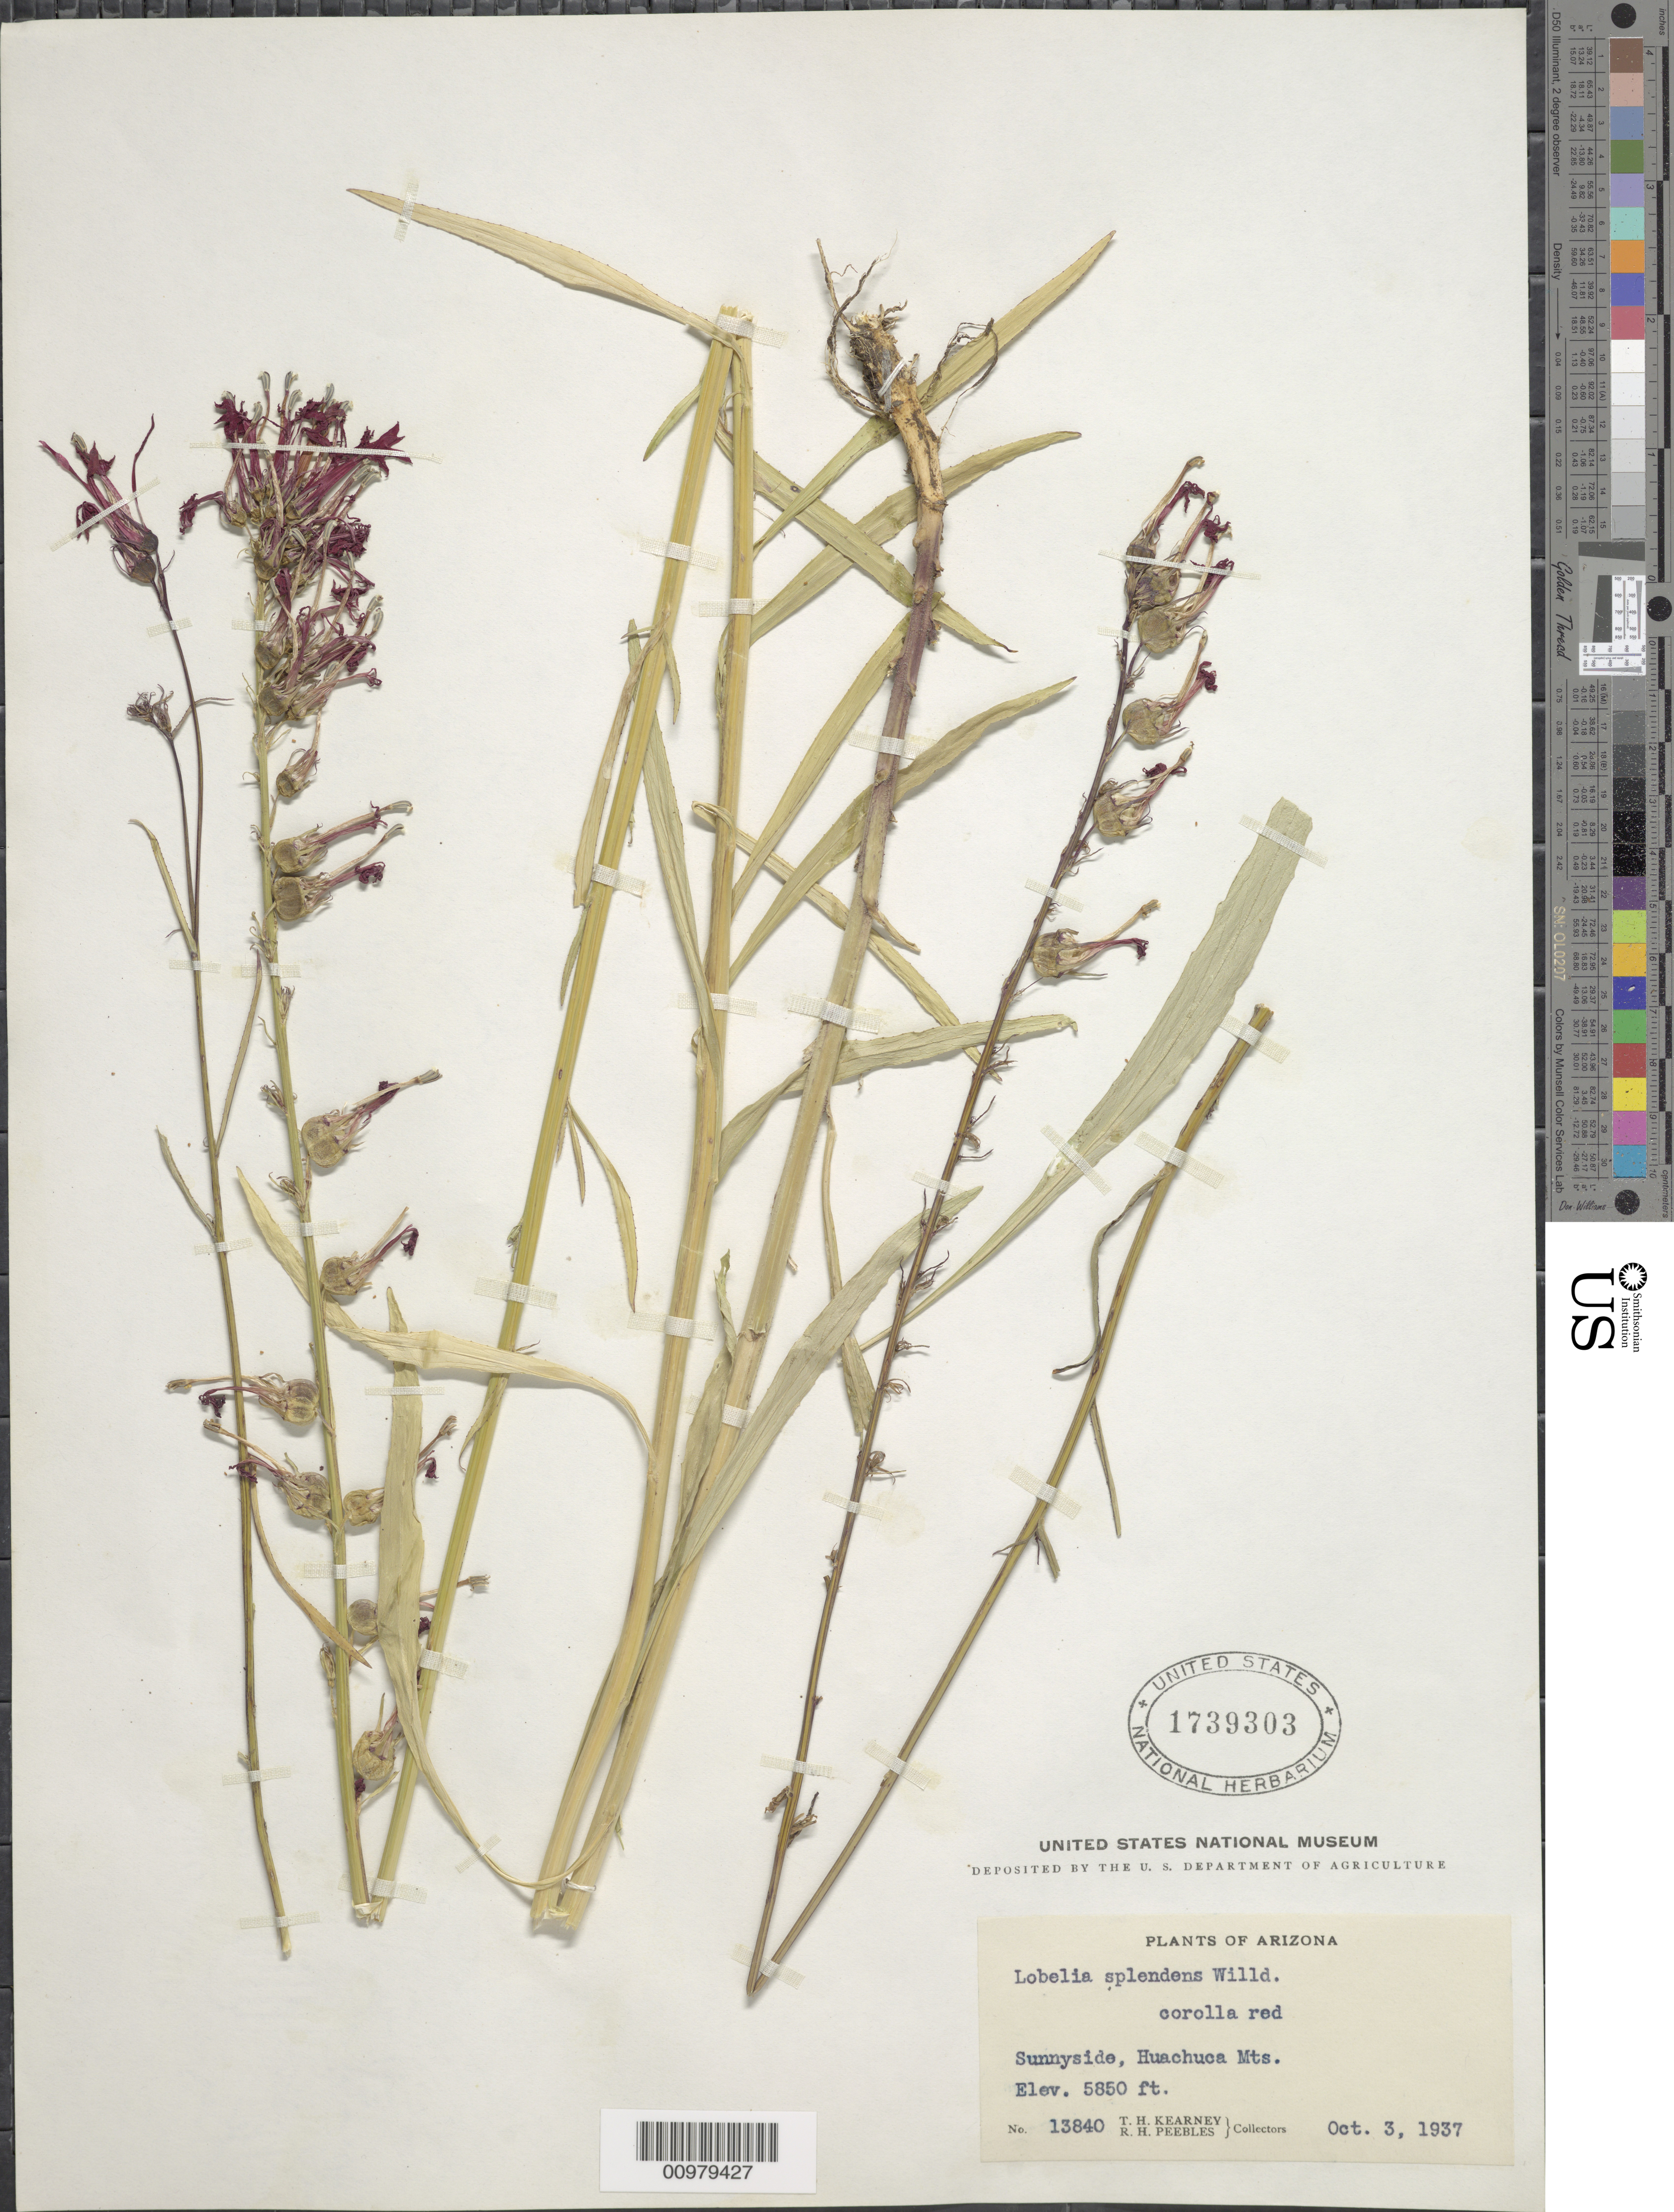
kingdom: Plantae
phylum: Tracheophyta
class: Magnoliopsida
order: Asterales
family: Campanulaceae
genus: Lobelia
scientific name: Lobelia cardinalis var. pseudosplendens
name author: McVaugh in Woodson & Schery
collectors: T. H. Kearney & R. H. Peebles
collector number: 13840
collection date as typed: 03 Oct 1937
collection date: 1937-10-03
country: United States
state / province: Arizona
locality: Sunnyside, Huachuca mts.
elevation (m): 1829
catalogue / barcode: US 1739303